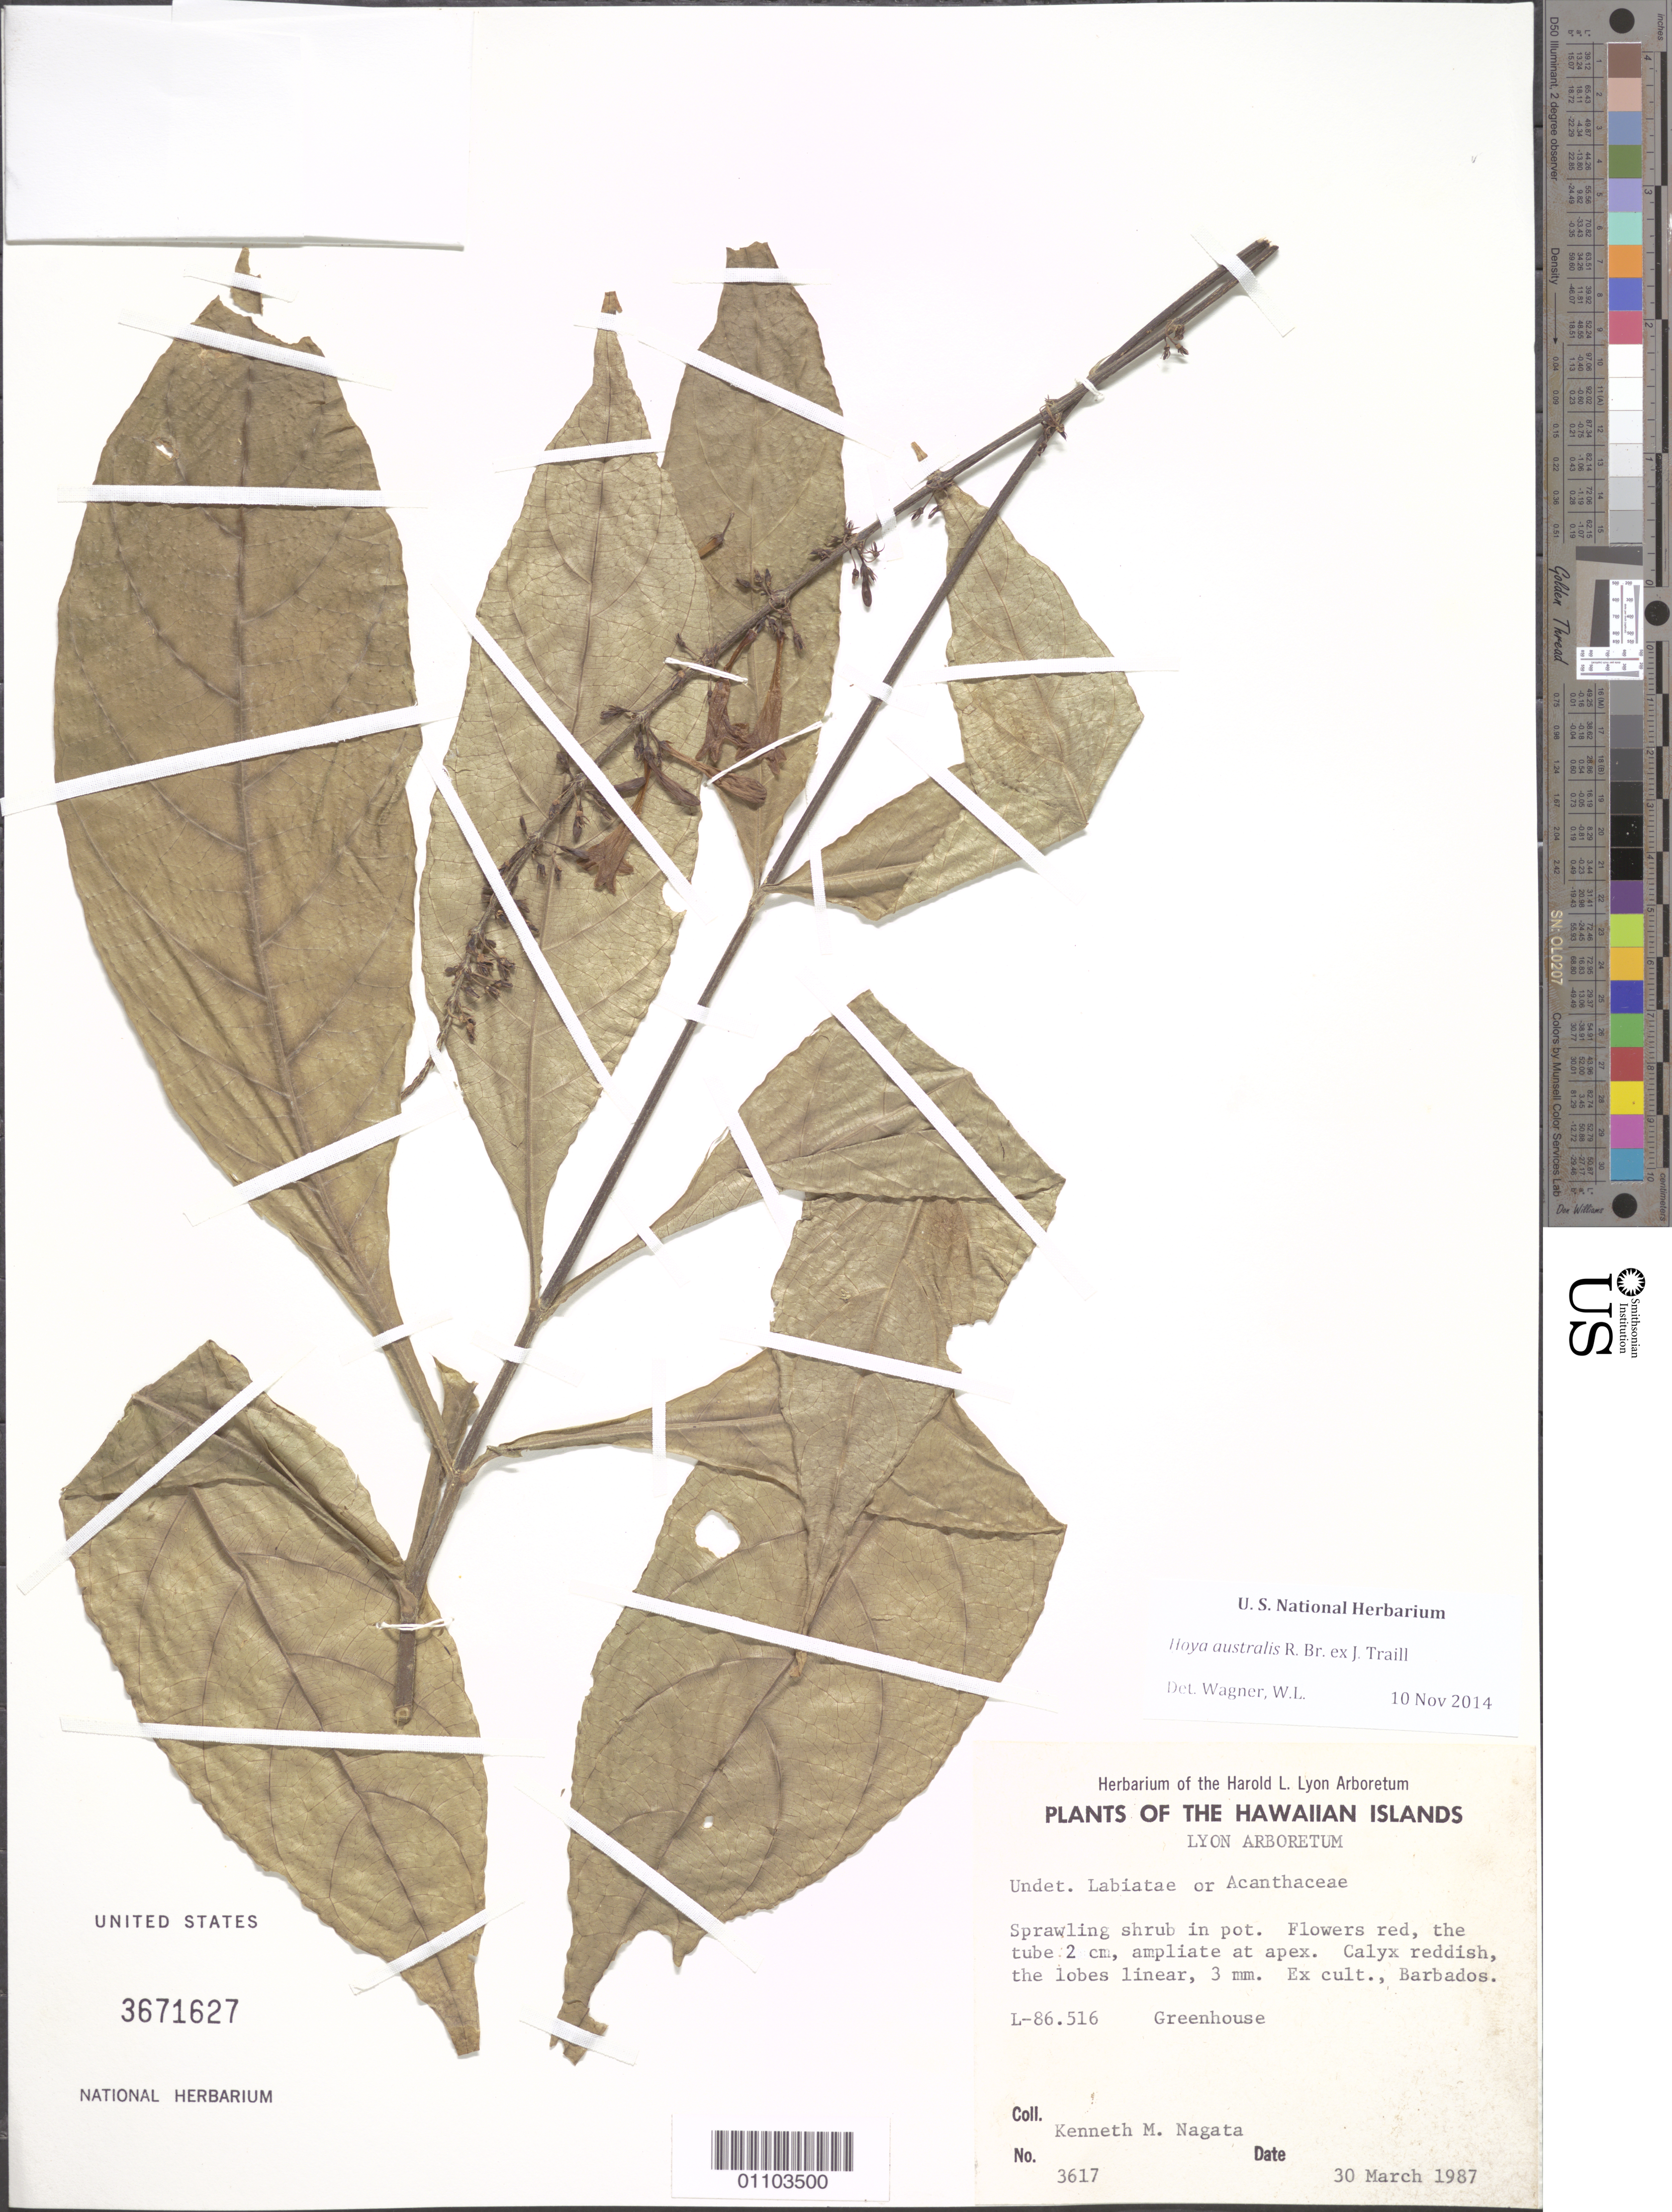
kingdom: Plantae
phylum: Tracheophyta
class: Magnoliopsida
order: Gentianales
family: Apocynaceae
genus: Hoya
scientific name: Hoya australis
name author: R. Br. ex J. Traill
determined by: Wagner, W. L., (BOT), Smithsonian Institution - National Museum of Natural History (UNITED STATES)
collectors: K. Nagata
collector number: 3617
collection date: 1987-03-30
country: United States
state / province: Hawaii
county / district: Hawaii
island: Hawaii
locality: Lyon Arboretum, Greenhouse. L-86.516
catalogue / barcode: US 3671627